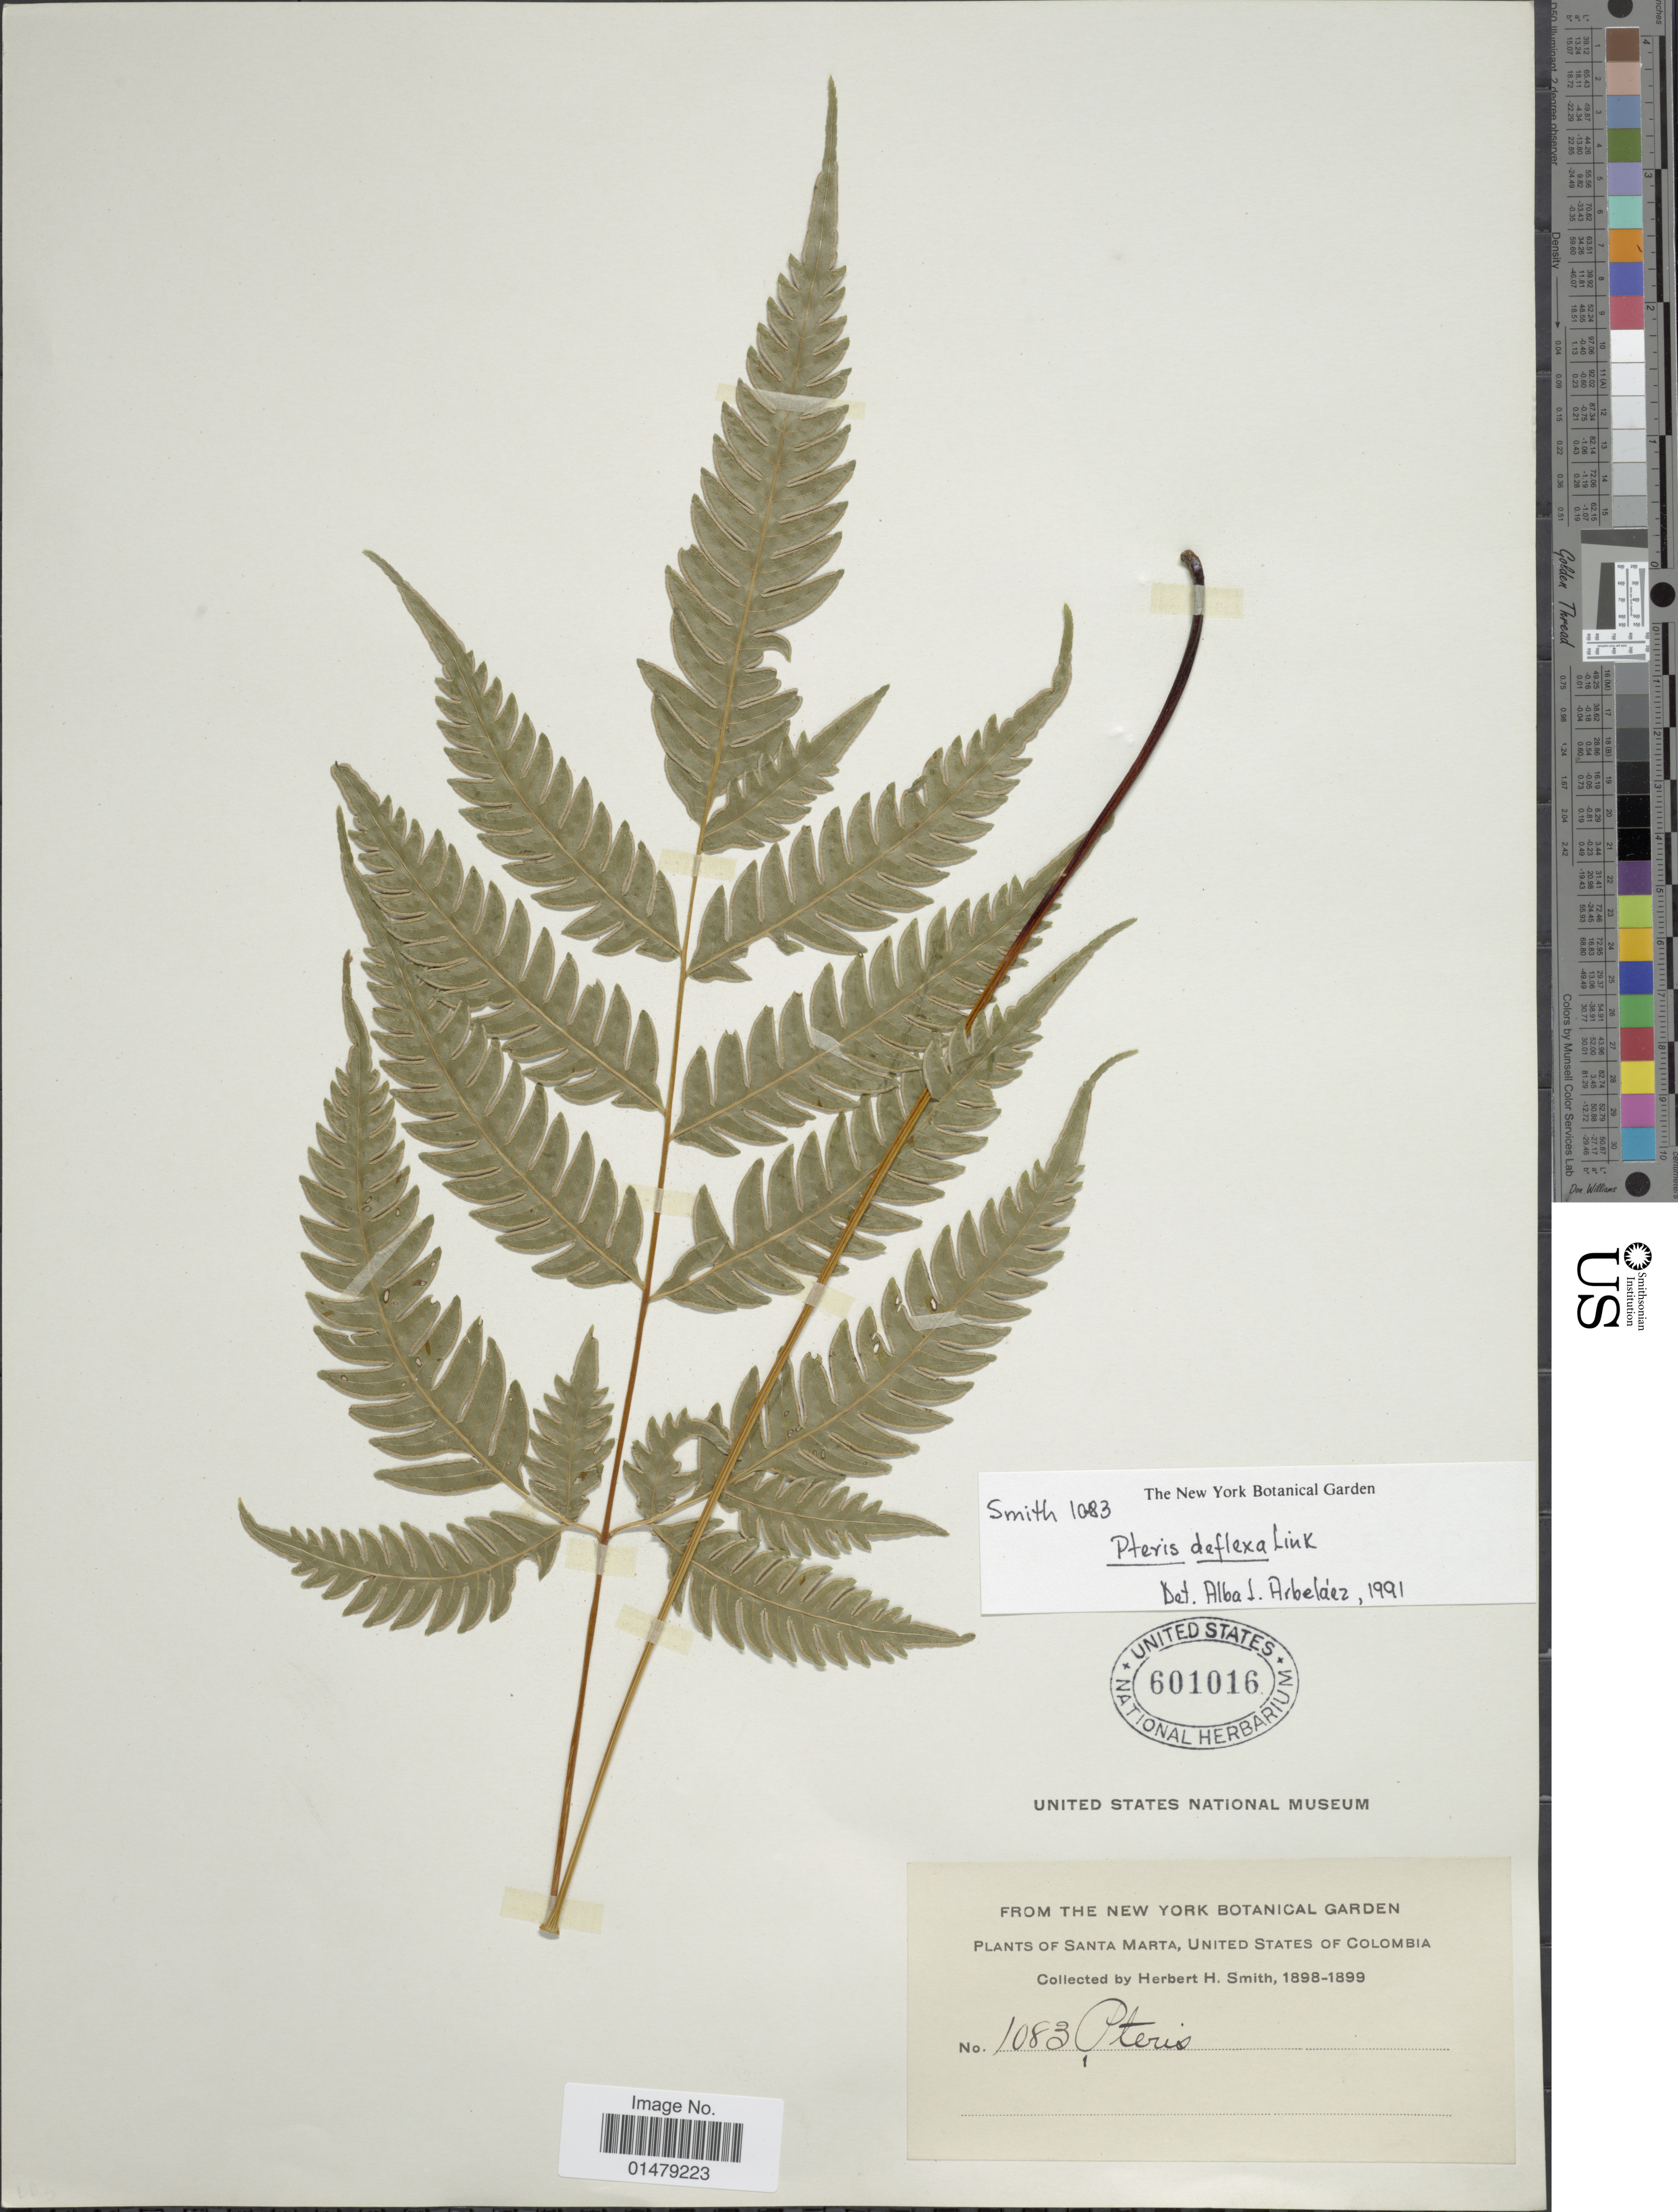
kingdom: Plantae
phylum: Tracheophyta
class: Polypodiopsida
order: Polypodiales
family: Pteridaceae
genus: Pteris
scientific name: Pteris deflexa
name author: Link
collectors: Herbert H. Smith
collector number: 1083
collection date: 1898/1899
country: Colombia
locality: Santa Marta, United States of Colombia.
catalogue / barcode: US 601016